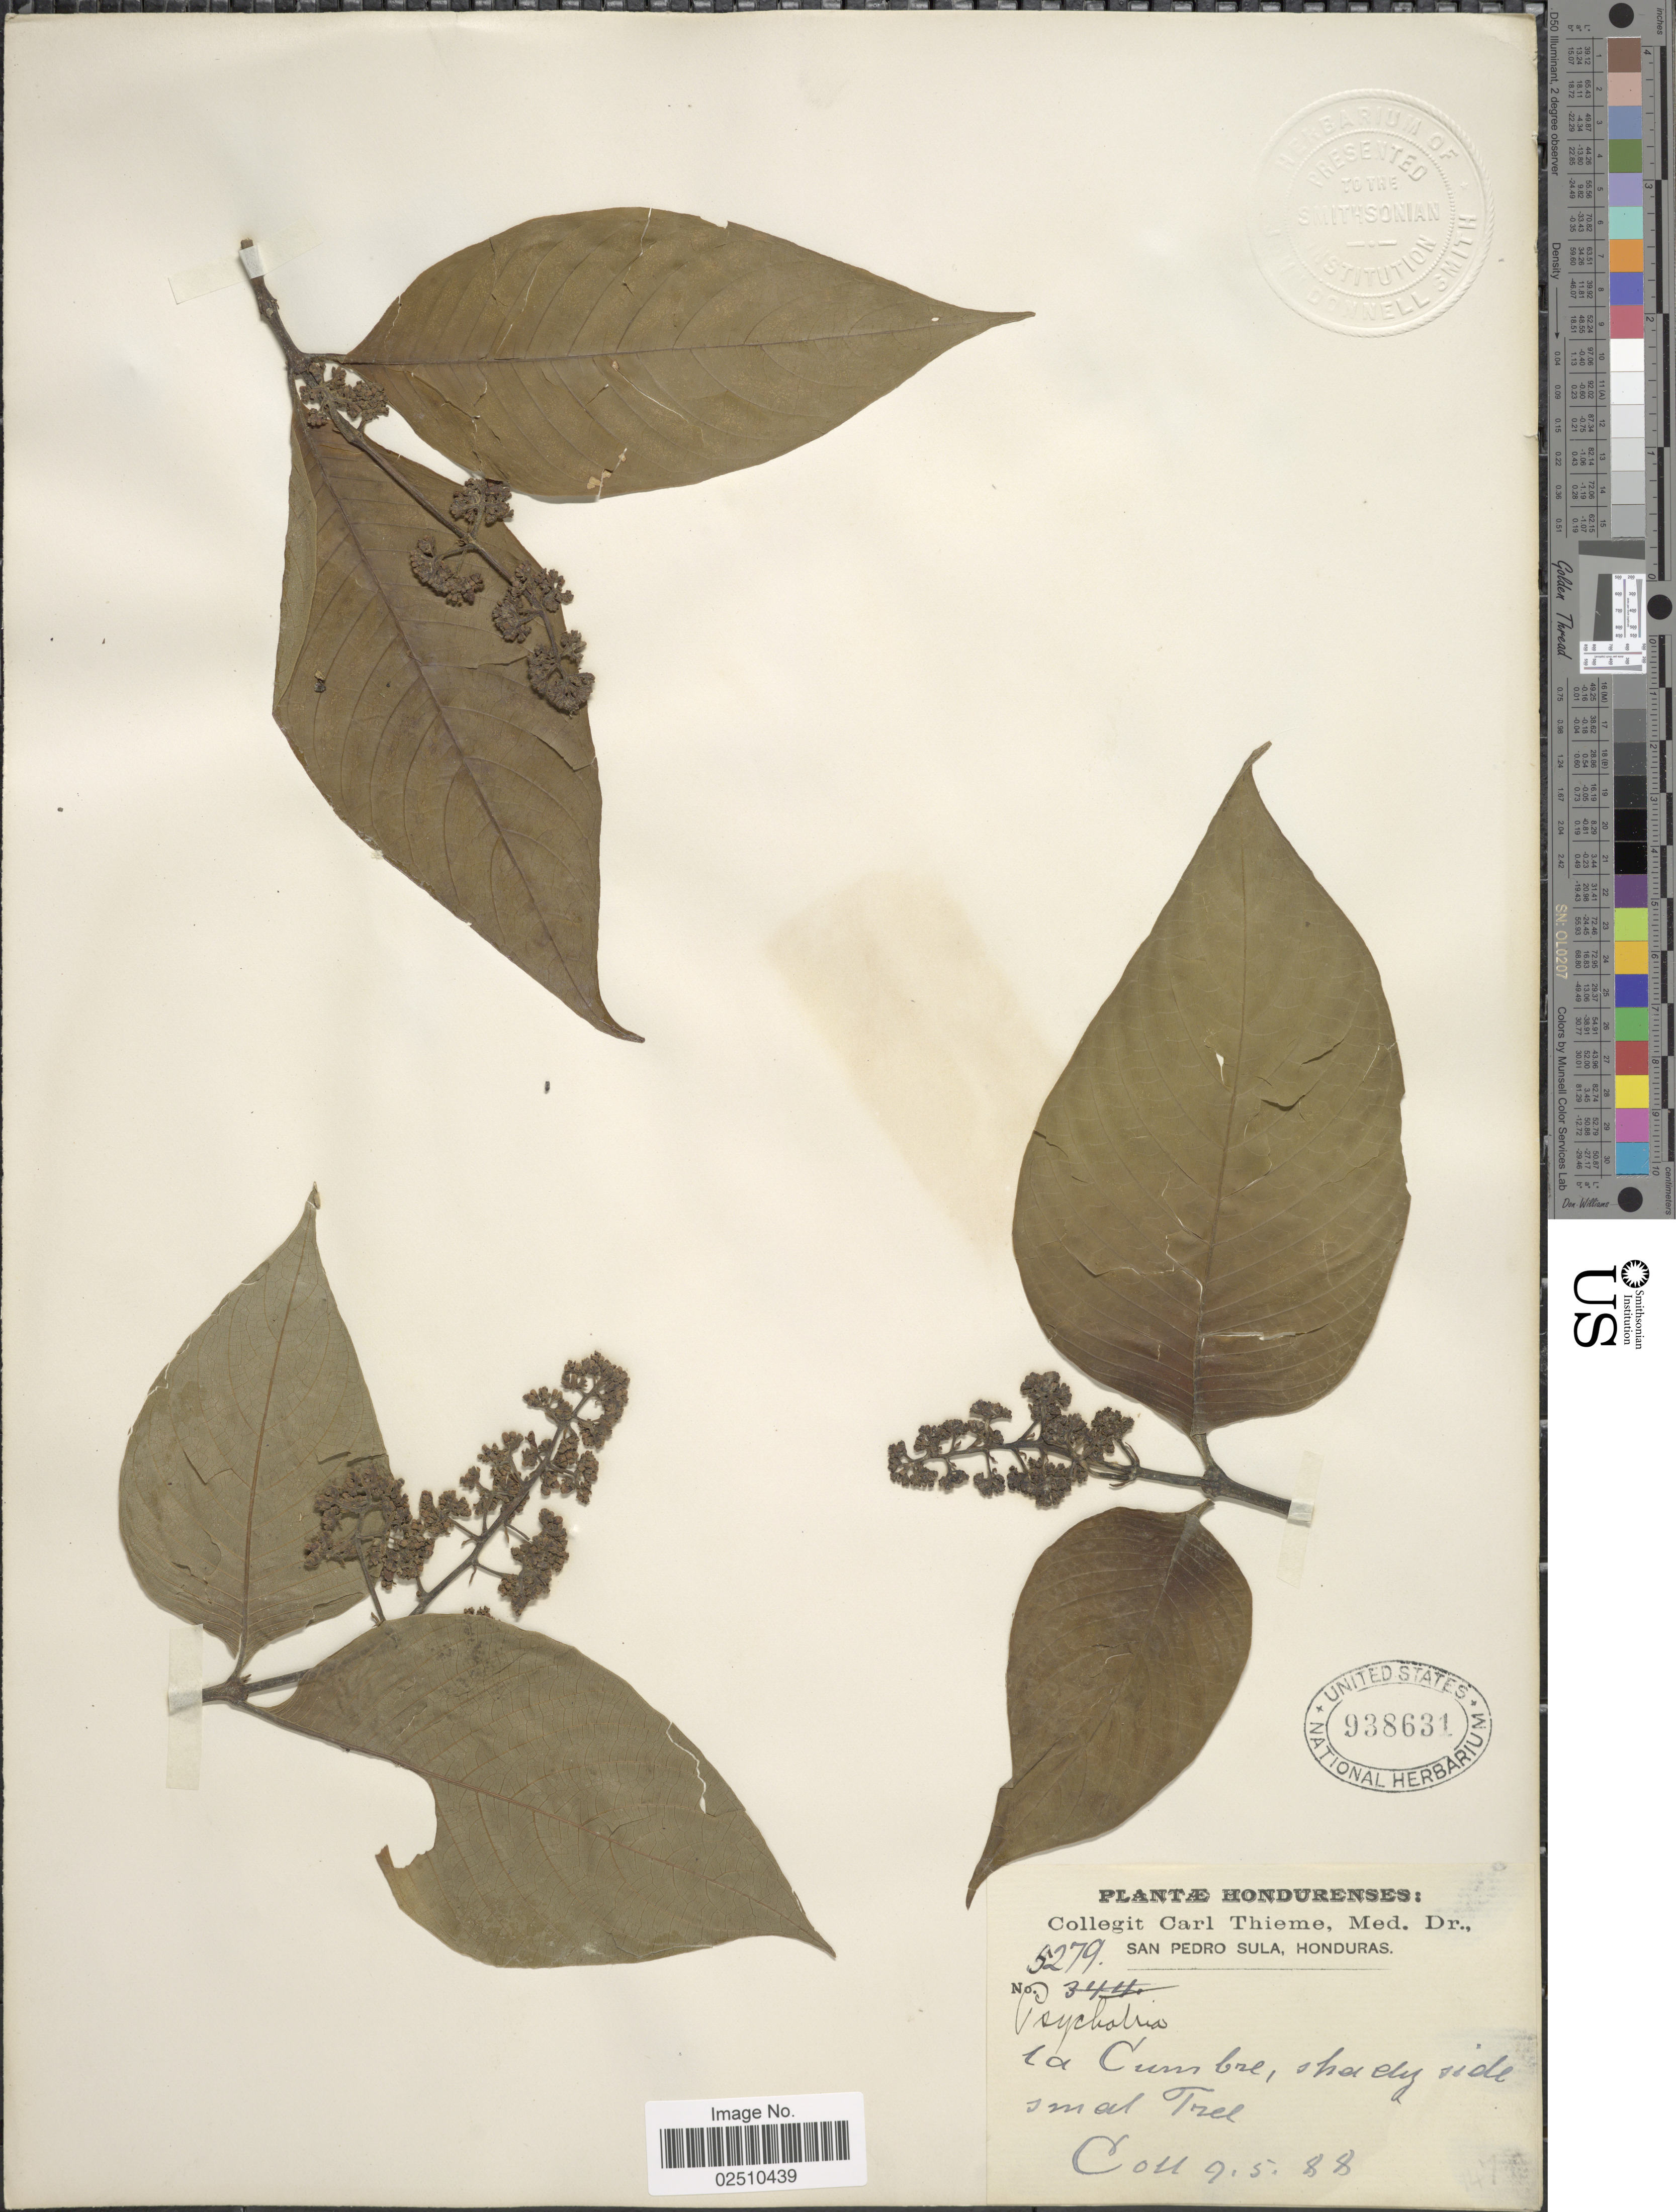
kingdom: Plantae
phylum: Tracheophyta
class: Magnoliopsida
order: Gentianales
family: Rubiaceae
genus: Psychotria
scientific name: Psychotria berteroana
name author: DC.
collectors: C. Thieme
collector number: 5279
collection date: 1888-05-09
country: Honduras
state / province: Cortés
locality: San Pedro Sula, La Cumbre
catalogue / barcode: US 938631